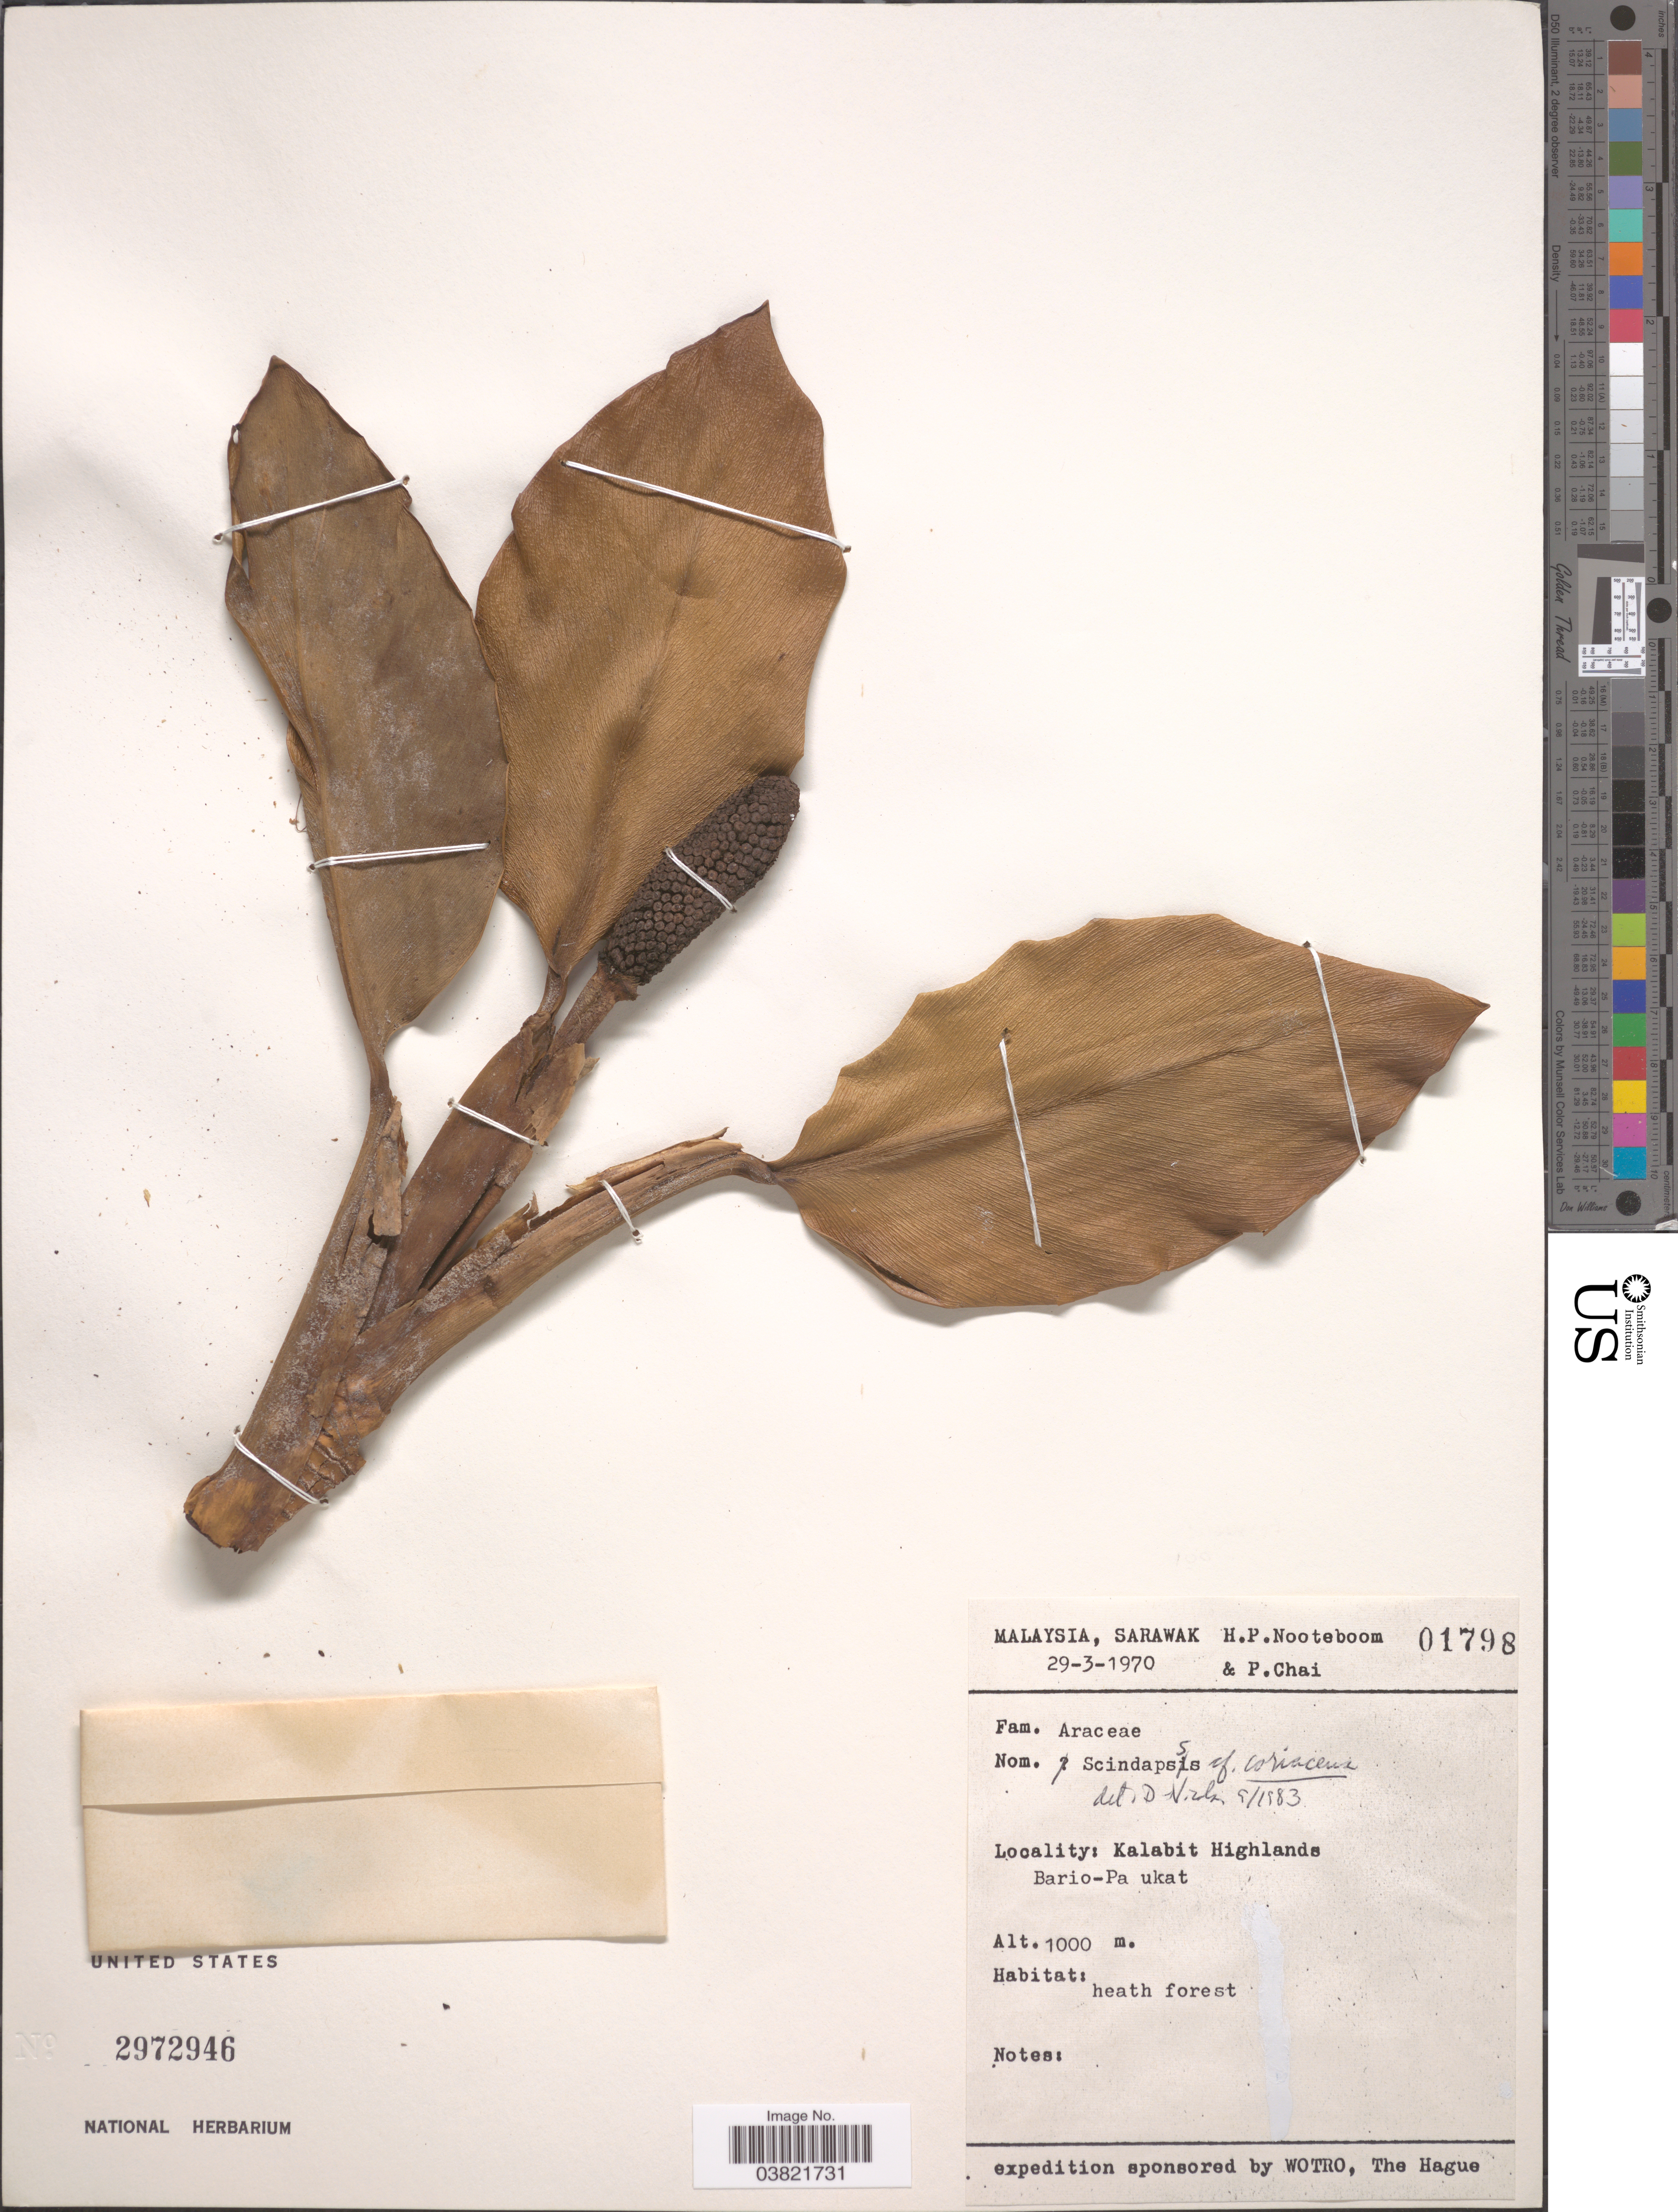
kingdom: Plantae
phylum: Tracheophyta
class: Liliopsida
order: Alismatales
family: Araceae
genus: Scindapsus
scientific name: Scindapsus coriaceus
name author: Engl.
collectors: H. P. Nooteboom & P. Chai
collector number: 01798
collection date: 1970-03-29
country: Malaysia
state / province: Sarawak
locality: Kalabit Highlands, Bario-Pa ukat.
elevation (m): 1000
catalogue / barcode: US 2972946